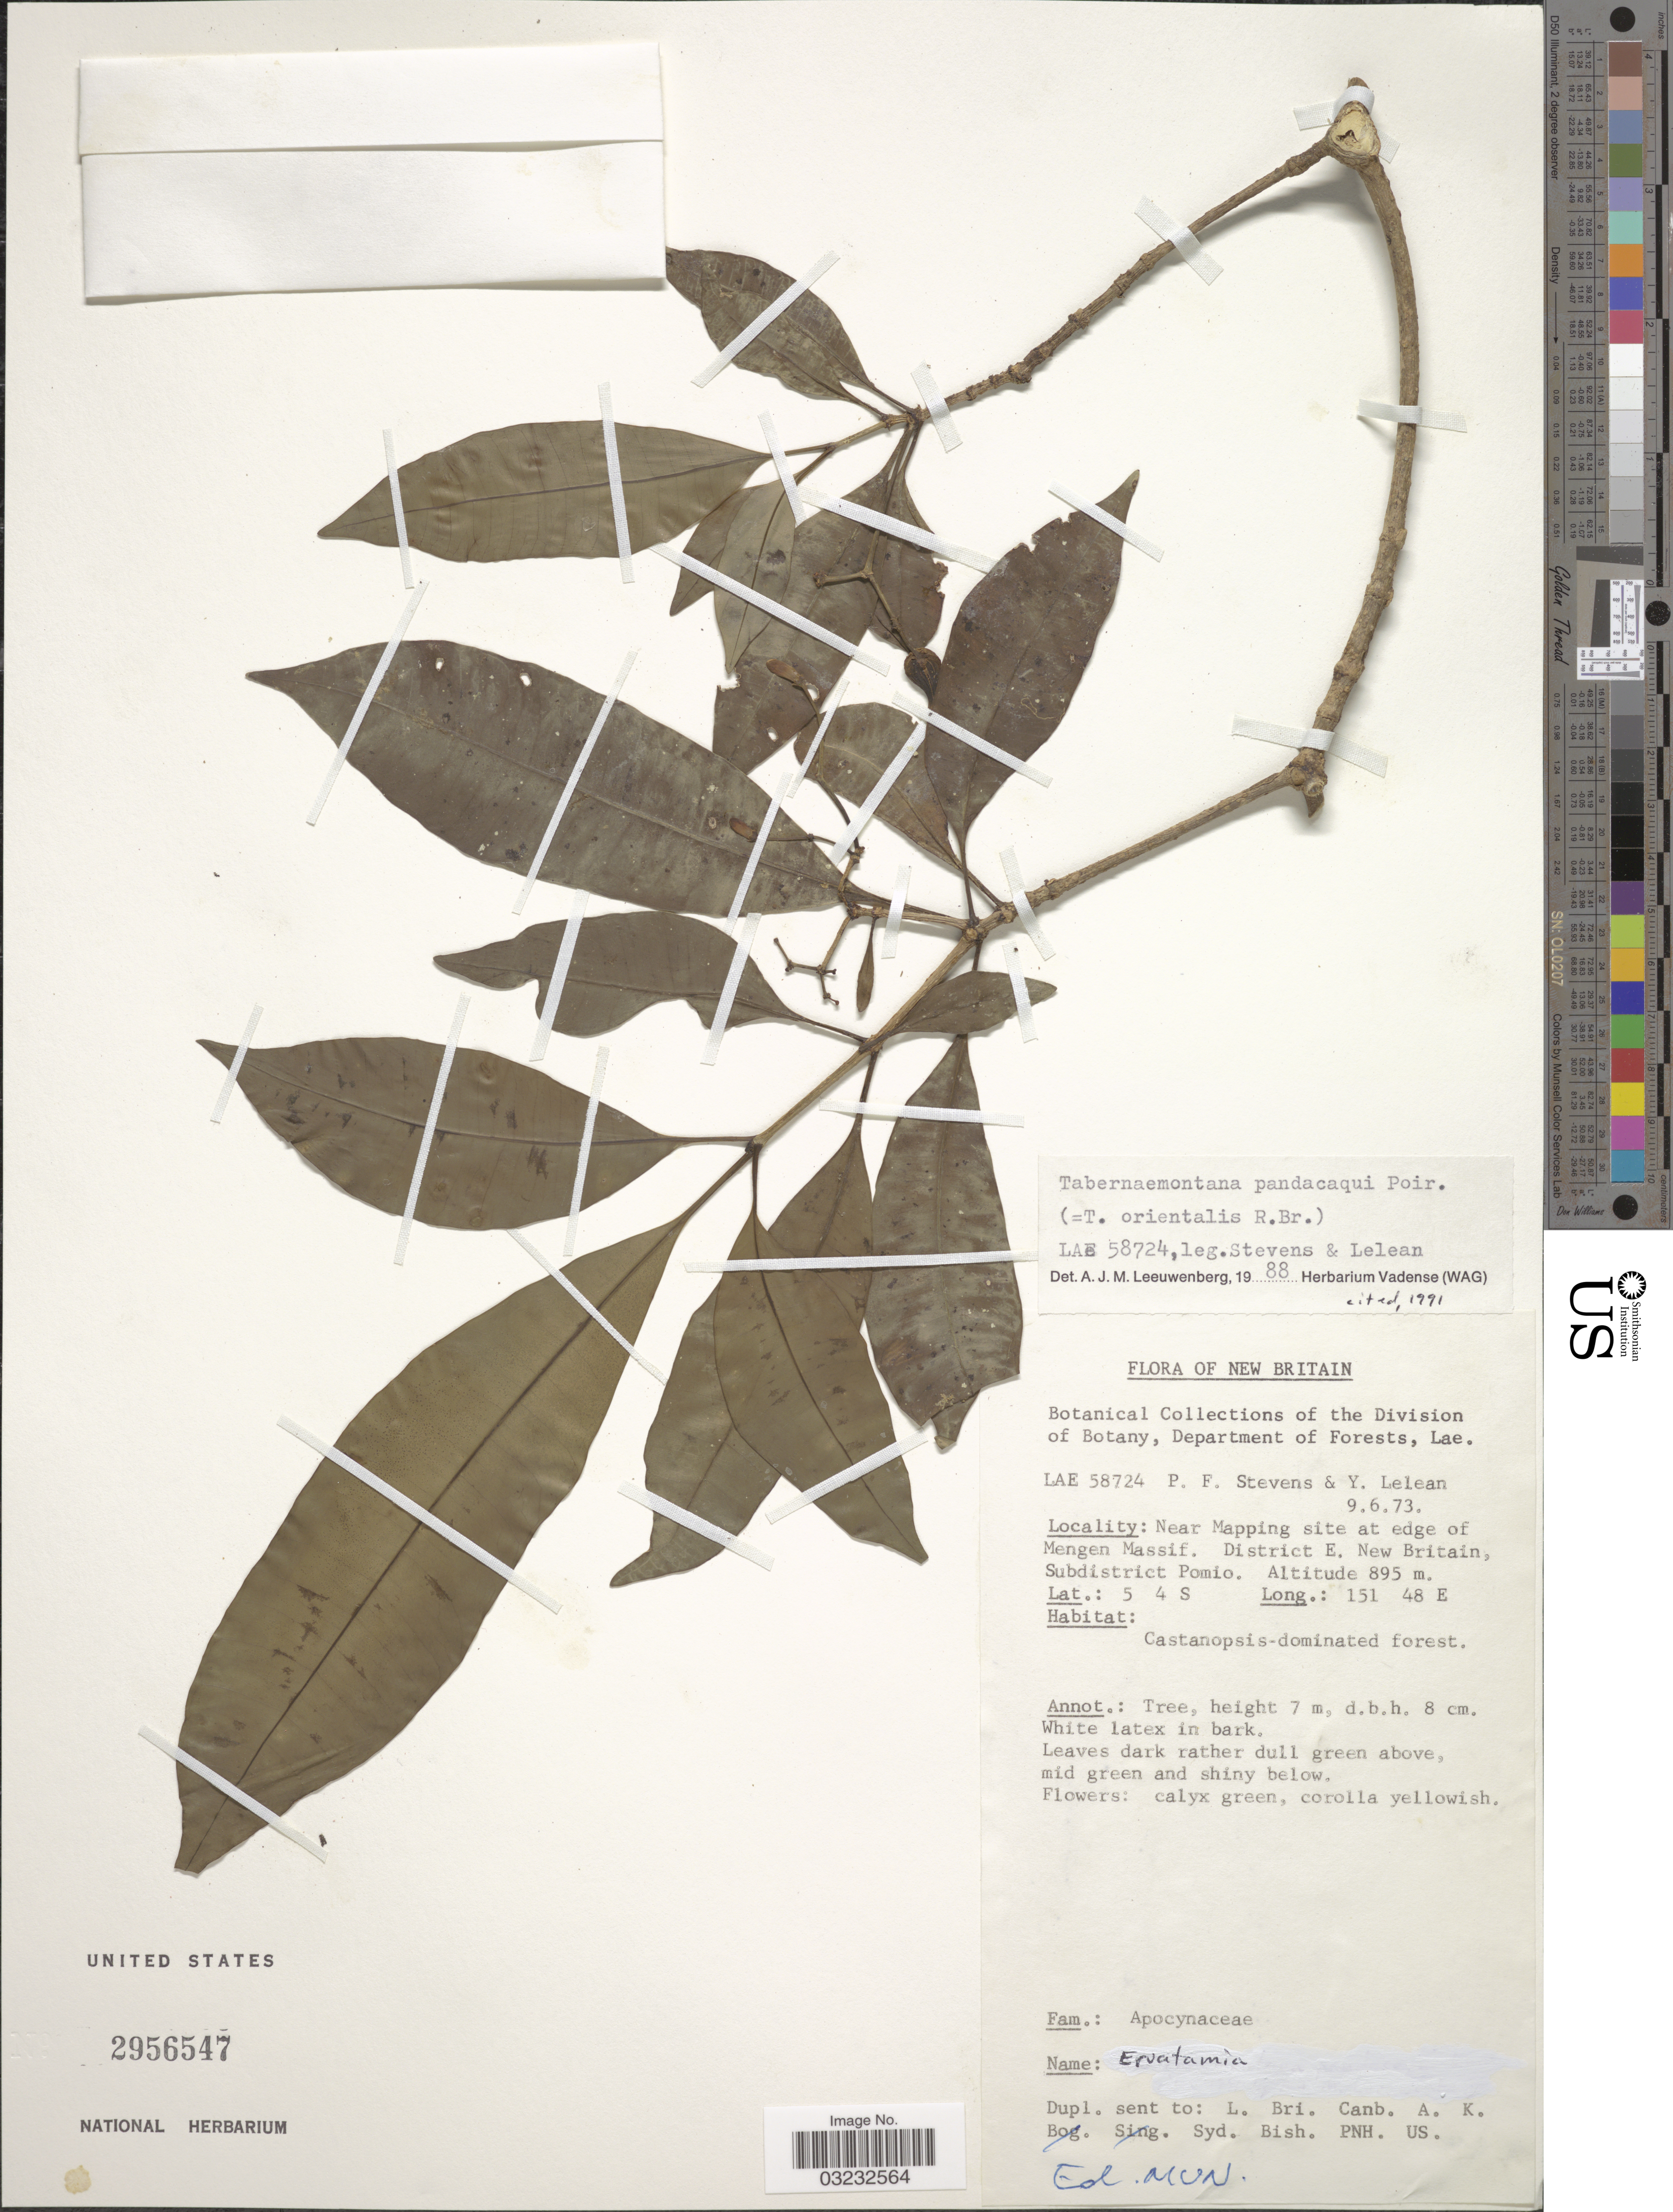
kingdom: Plantae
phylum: Tracheophyta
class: Magnoliopsida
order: Gentianales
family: Apocynaceae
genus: Tabernaemontana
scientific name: Tabernaemontana pandacaqui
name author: Poir.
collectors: P. F. Stevens & Y. Lelean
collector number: LAE58724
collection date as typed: Transcribed d/m/y: 9/6/73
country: Papua New Guinea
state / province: East New Britain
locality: New Britain, Near Mapping site at edge of Mengen Massif. District E. New Britain, Subdistrict Pomio.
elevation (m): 895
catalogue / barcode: US 2956547